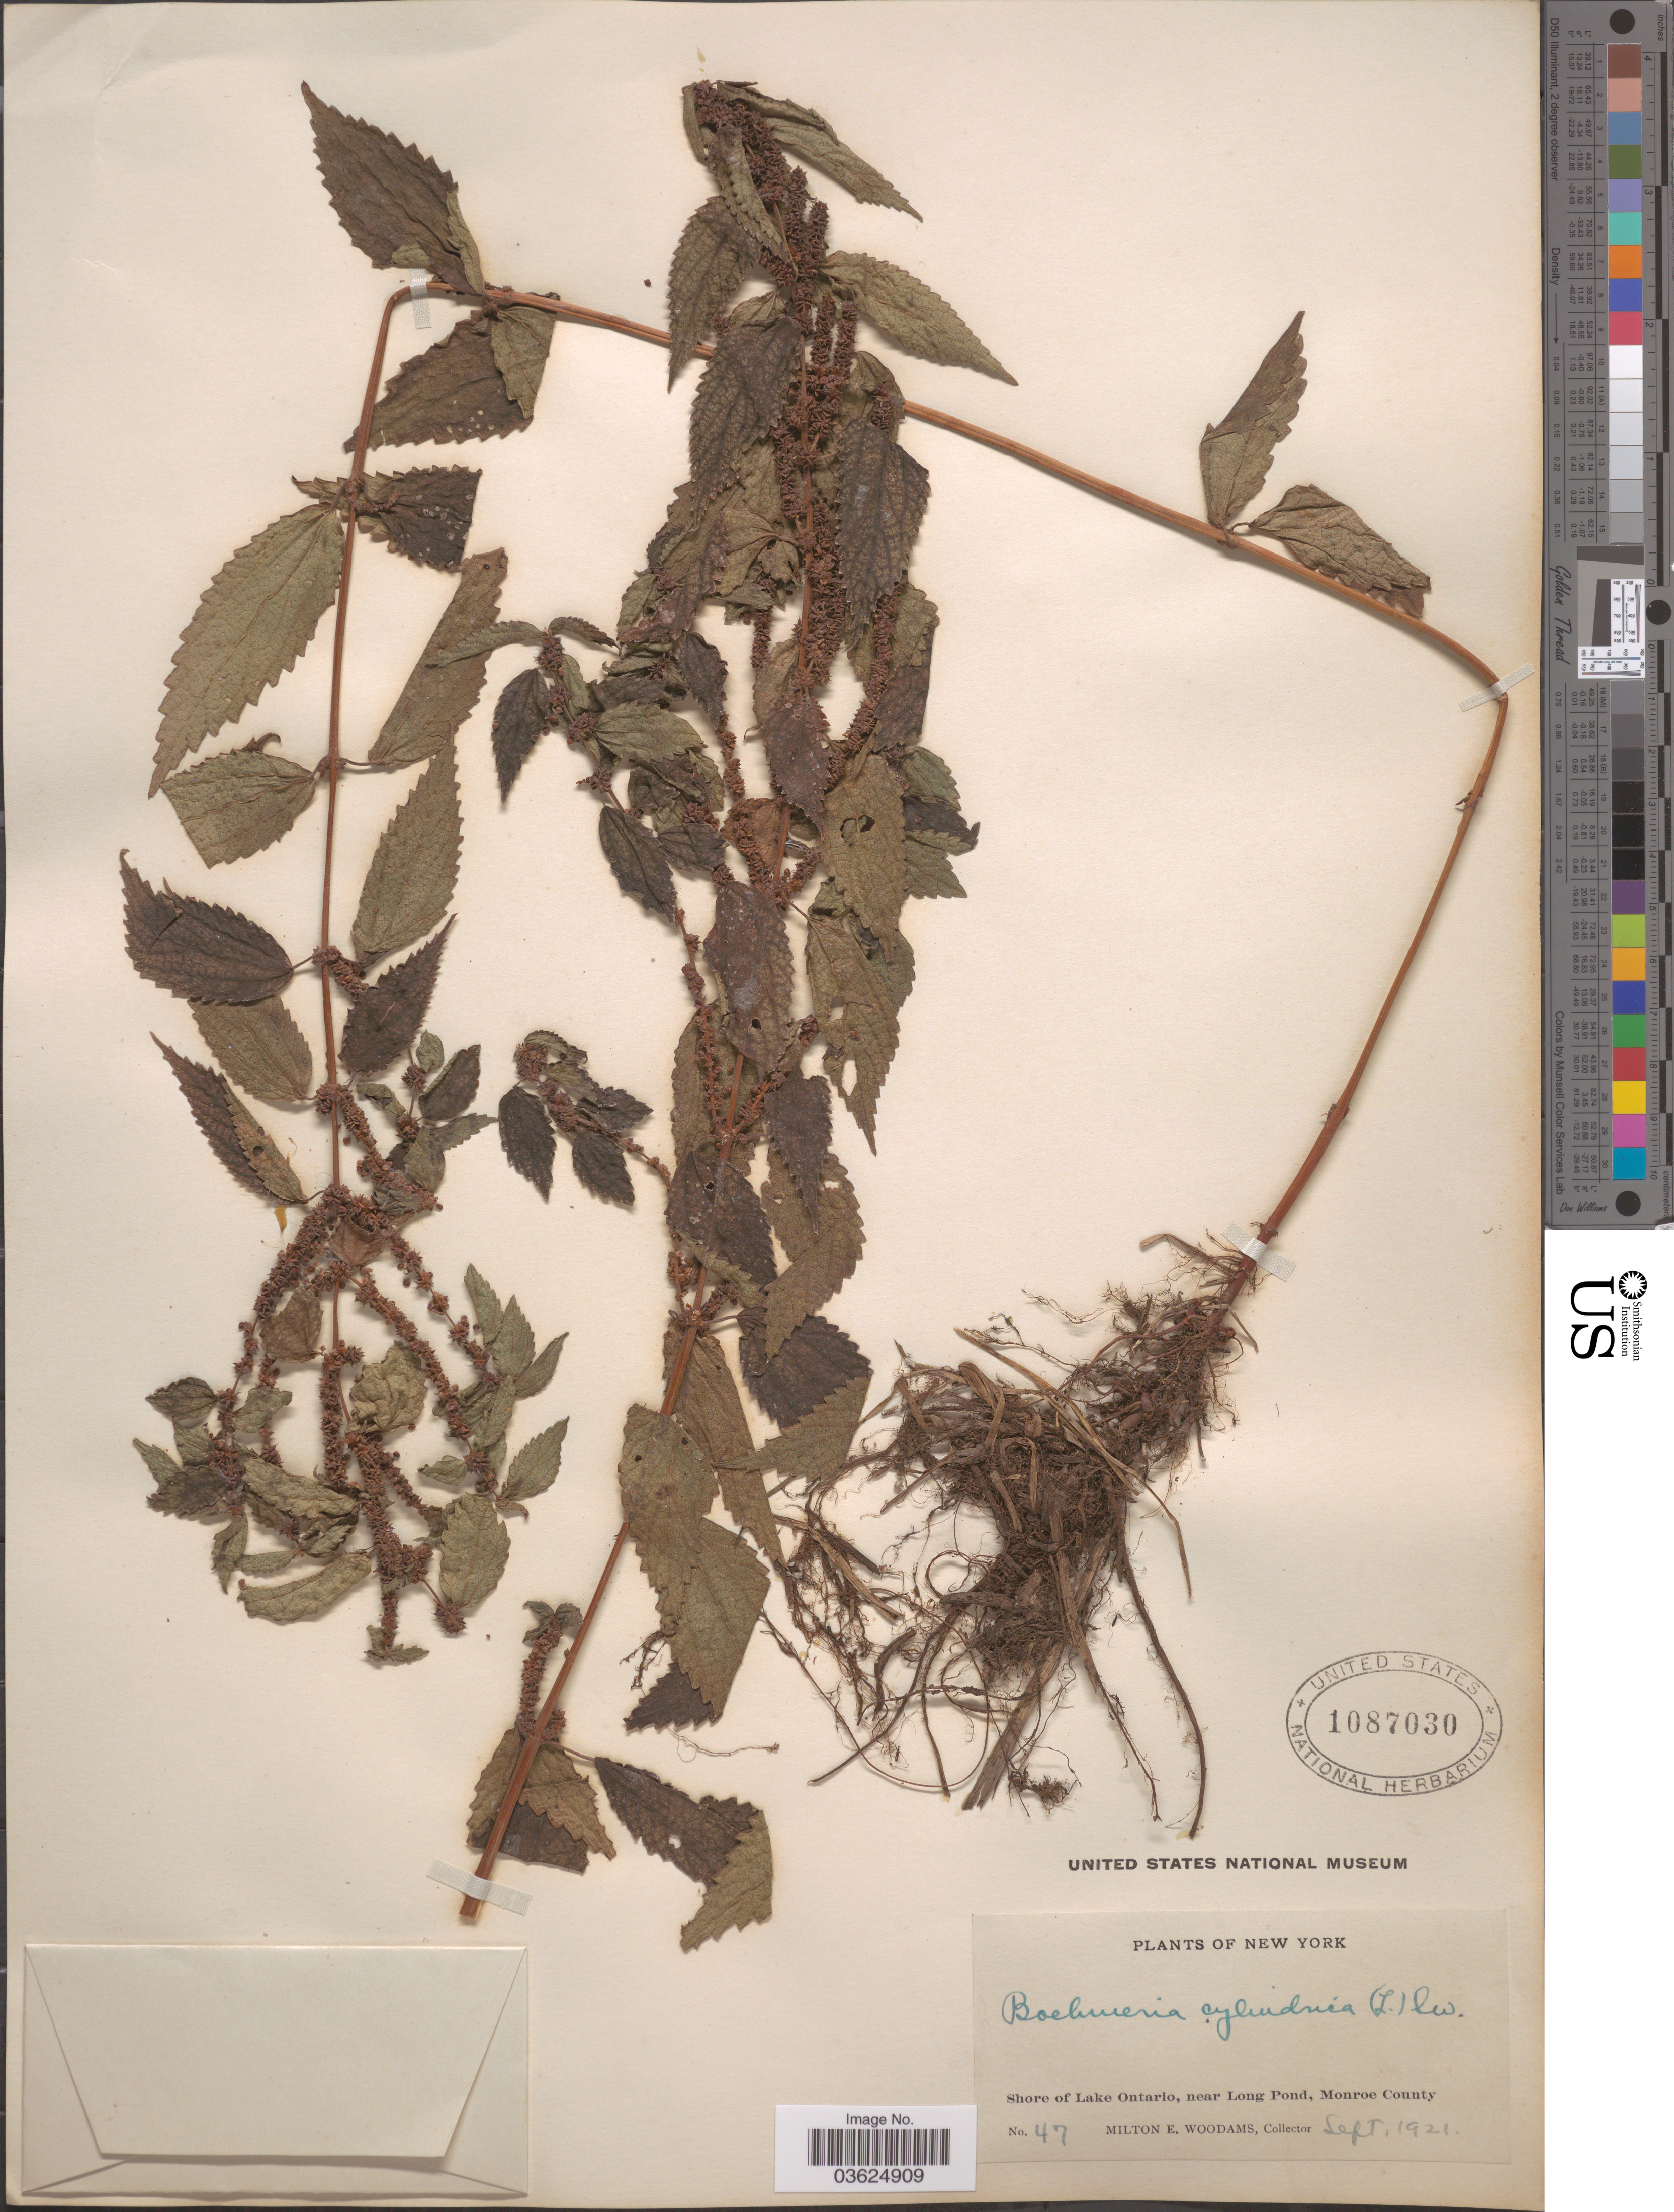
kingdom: Plantae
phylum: Tracheophyta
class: Magnoliopsida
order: Rosales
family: Urticaceae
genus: Boehmeria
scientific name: Boehmeria cylindrica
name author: (L.) Sw.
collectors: M. Woodams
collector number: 47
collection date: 1921-09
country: United States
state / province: New York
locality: Shore of Lake Ontario, near Long Pond, Monroe County.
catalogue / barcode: US 1087030